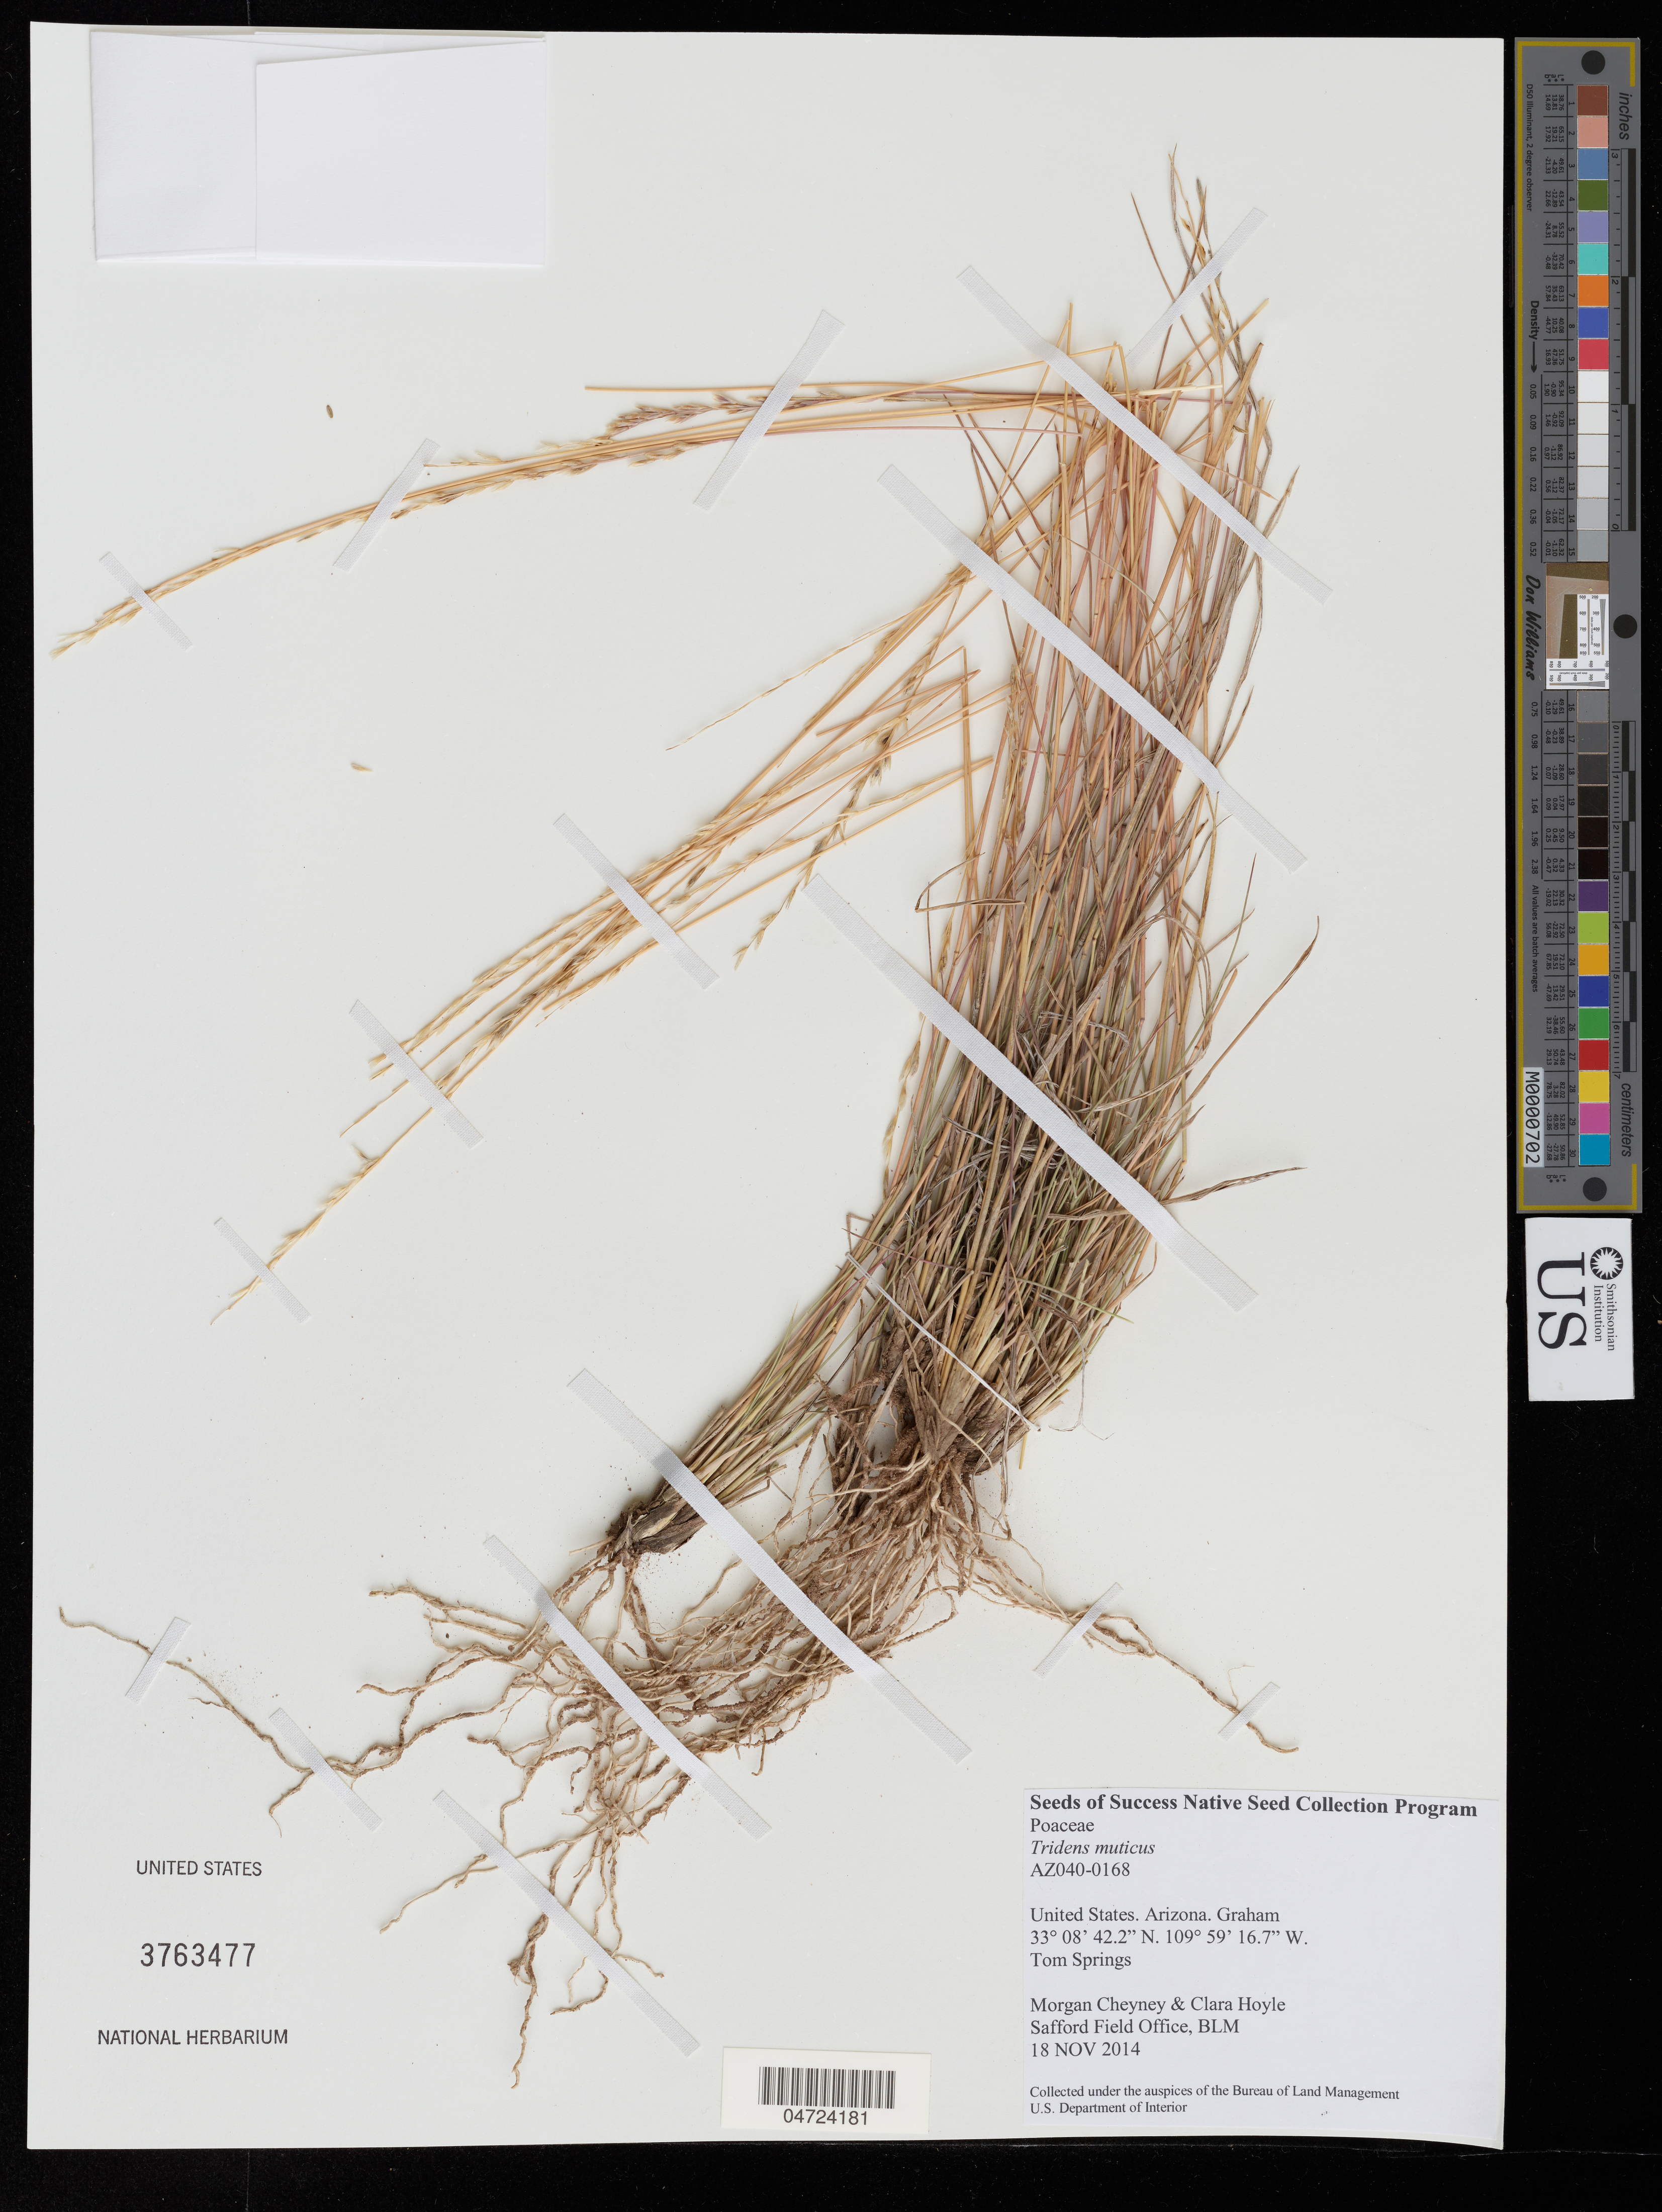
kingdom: Plantae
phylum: Tracheophyta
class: Liliopsida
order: Poales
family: Poaceae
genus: Tridens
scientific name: Tridens muticus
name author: (Torr.) Nash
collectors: M. Cheyney & C. Hoyle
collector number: AZ040-0168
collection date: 2014-11-18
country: United States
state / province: Arizona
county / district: Graham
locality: Graham. Tom Springs.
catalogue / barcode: US 3763477